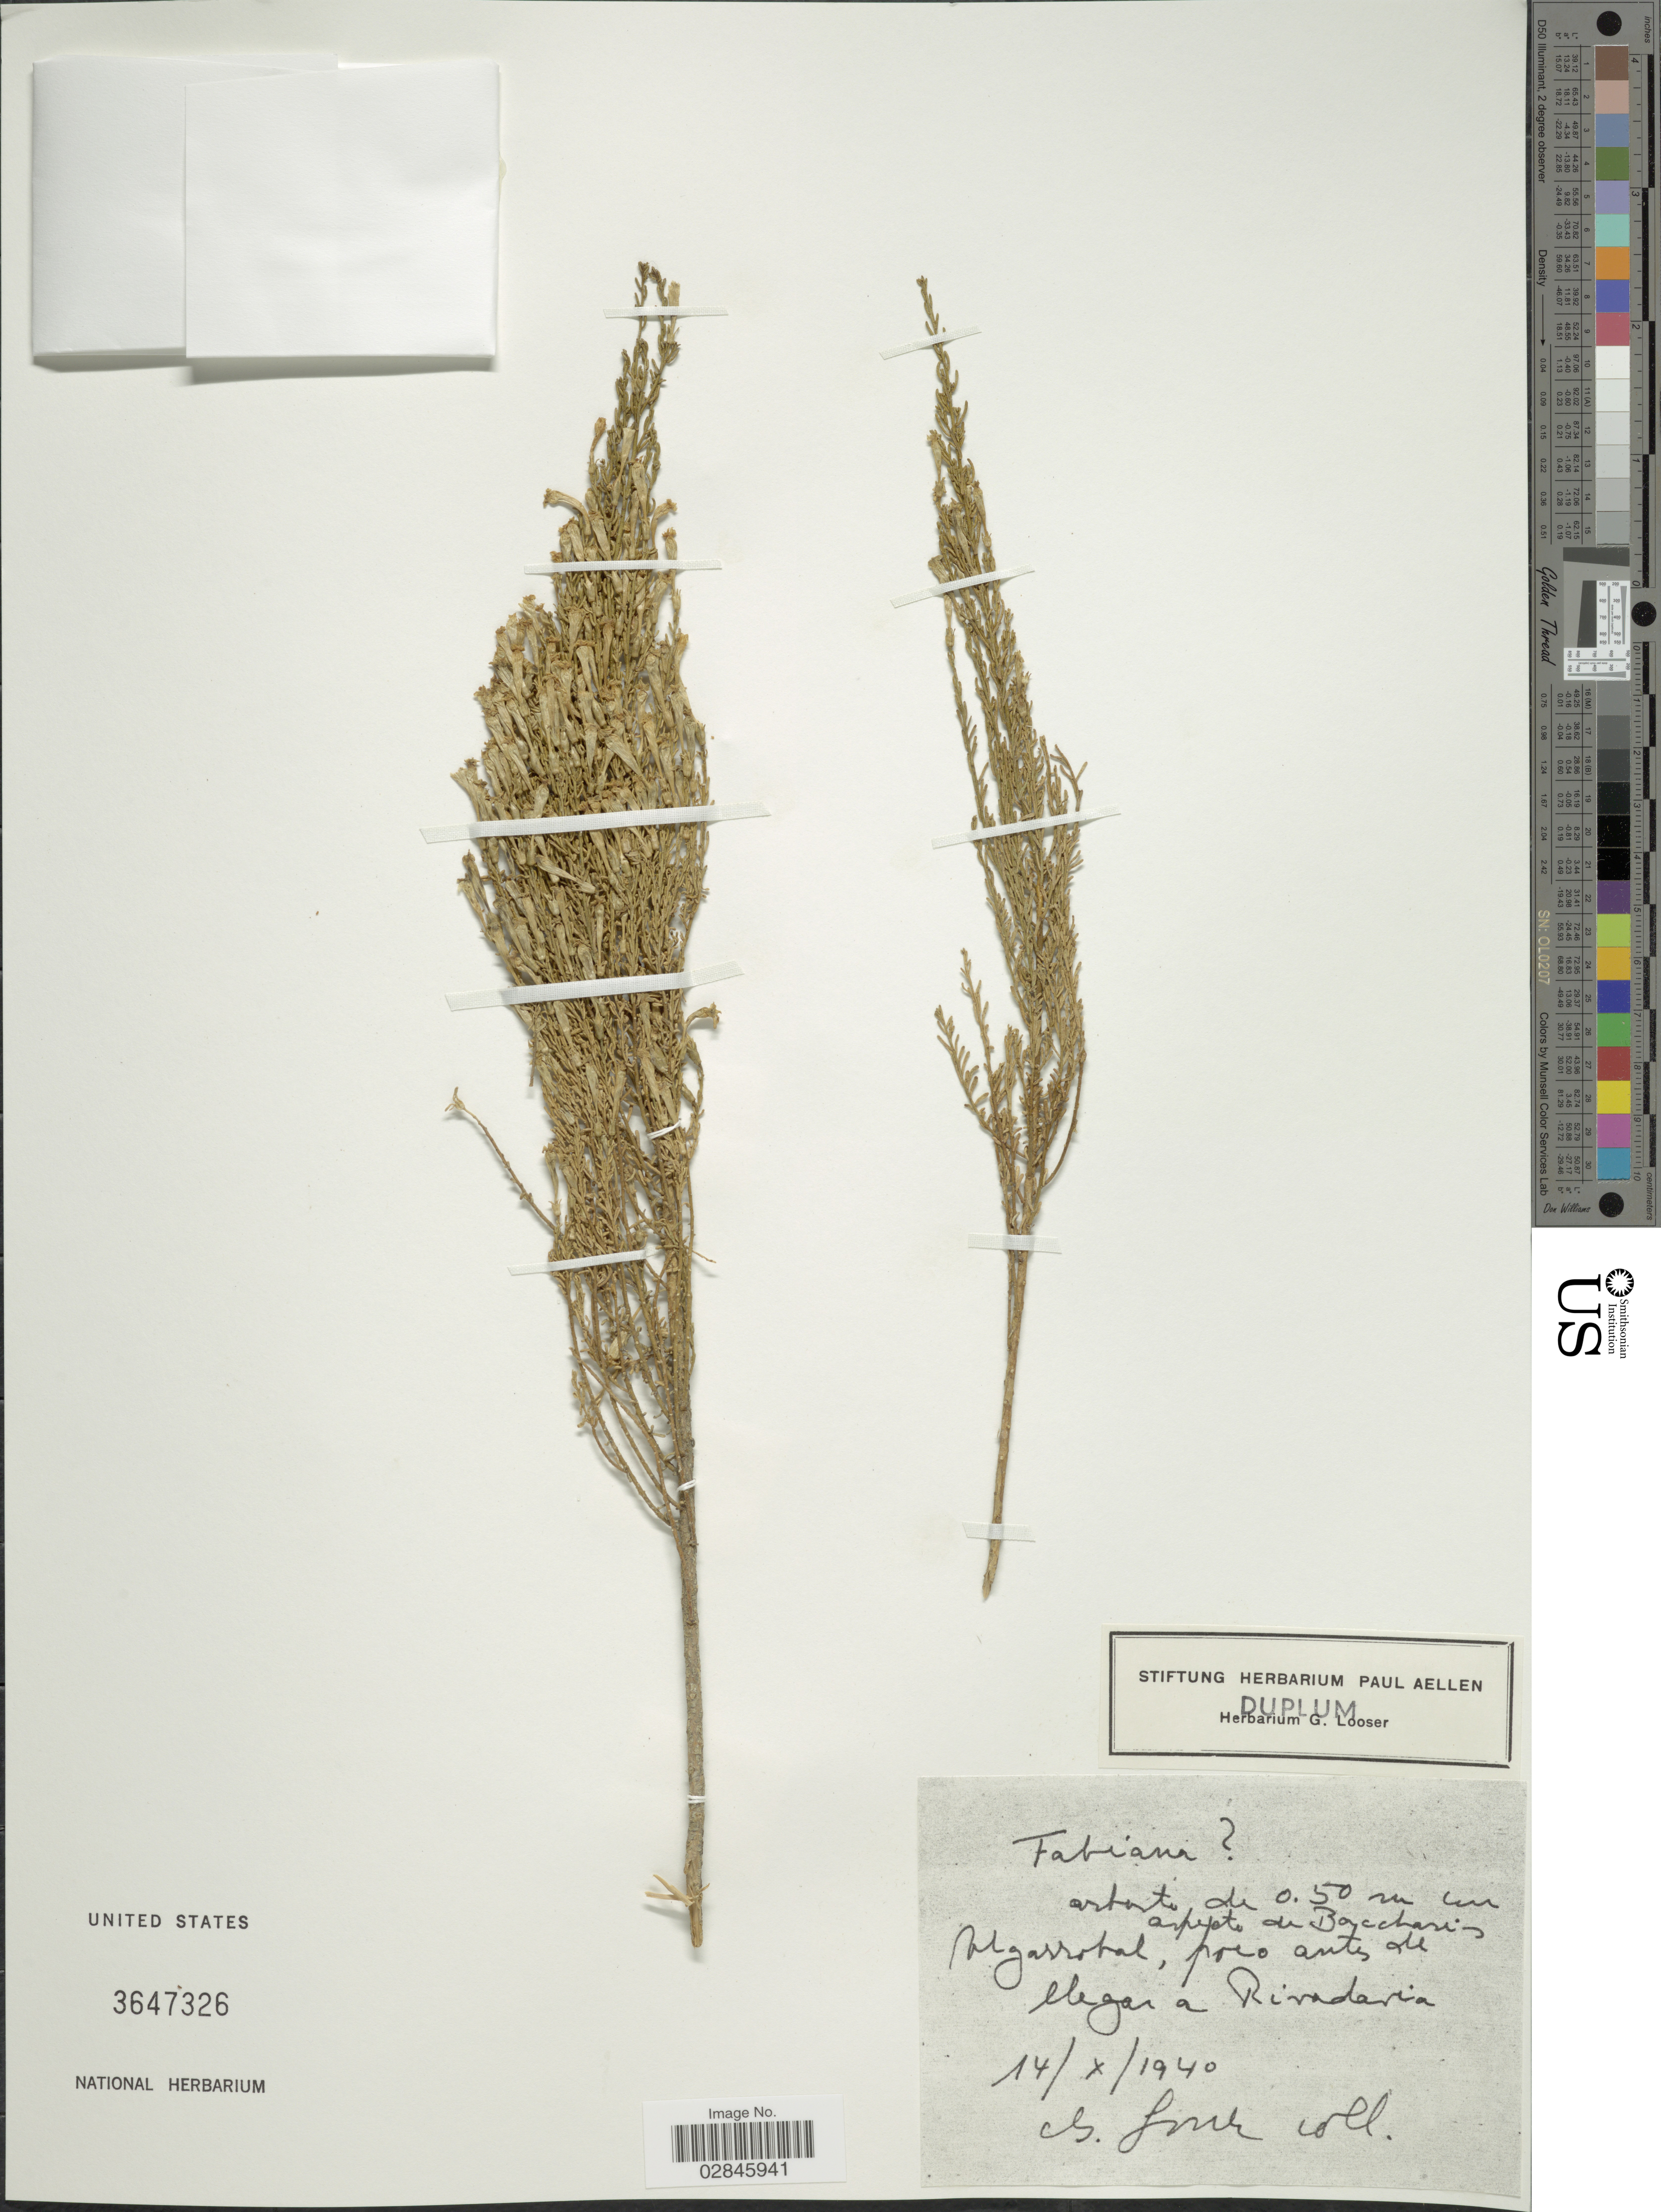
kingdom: Plantae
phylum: Tracheophyta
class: Magnoliopsida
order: Solanales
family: Solanaceae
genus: Fabiana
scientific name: Fabiana sp.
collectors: G. Looser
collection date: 1940-10-14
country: Peru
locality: Algarrobal, poco antes de llegar a Rivadavia.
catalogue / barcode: US 3647326